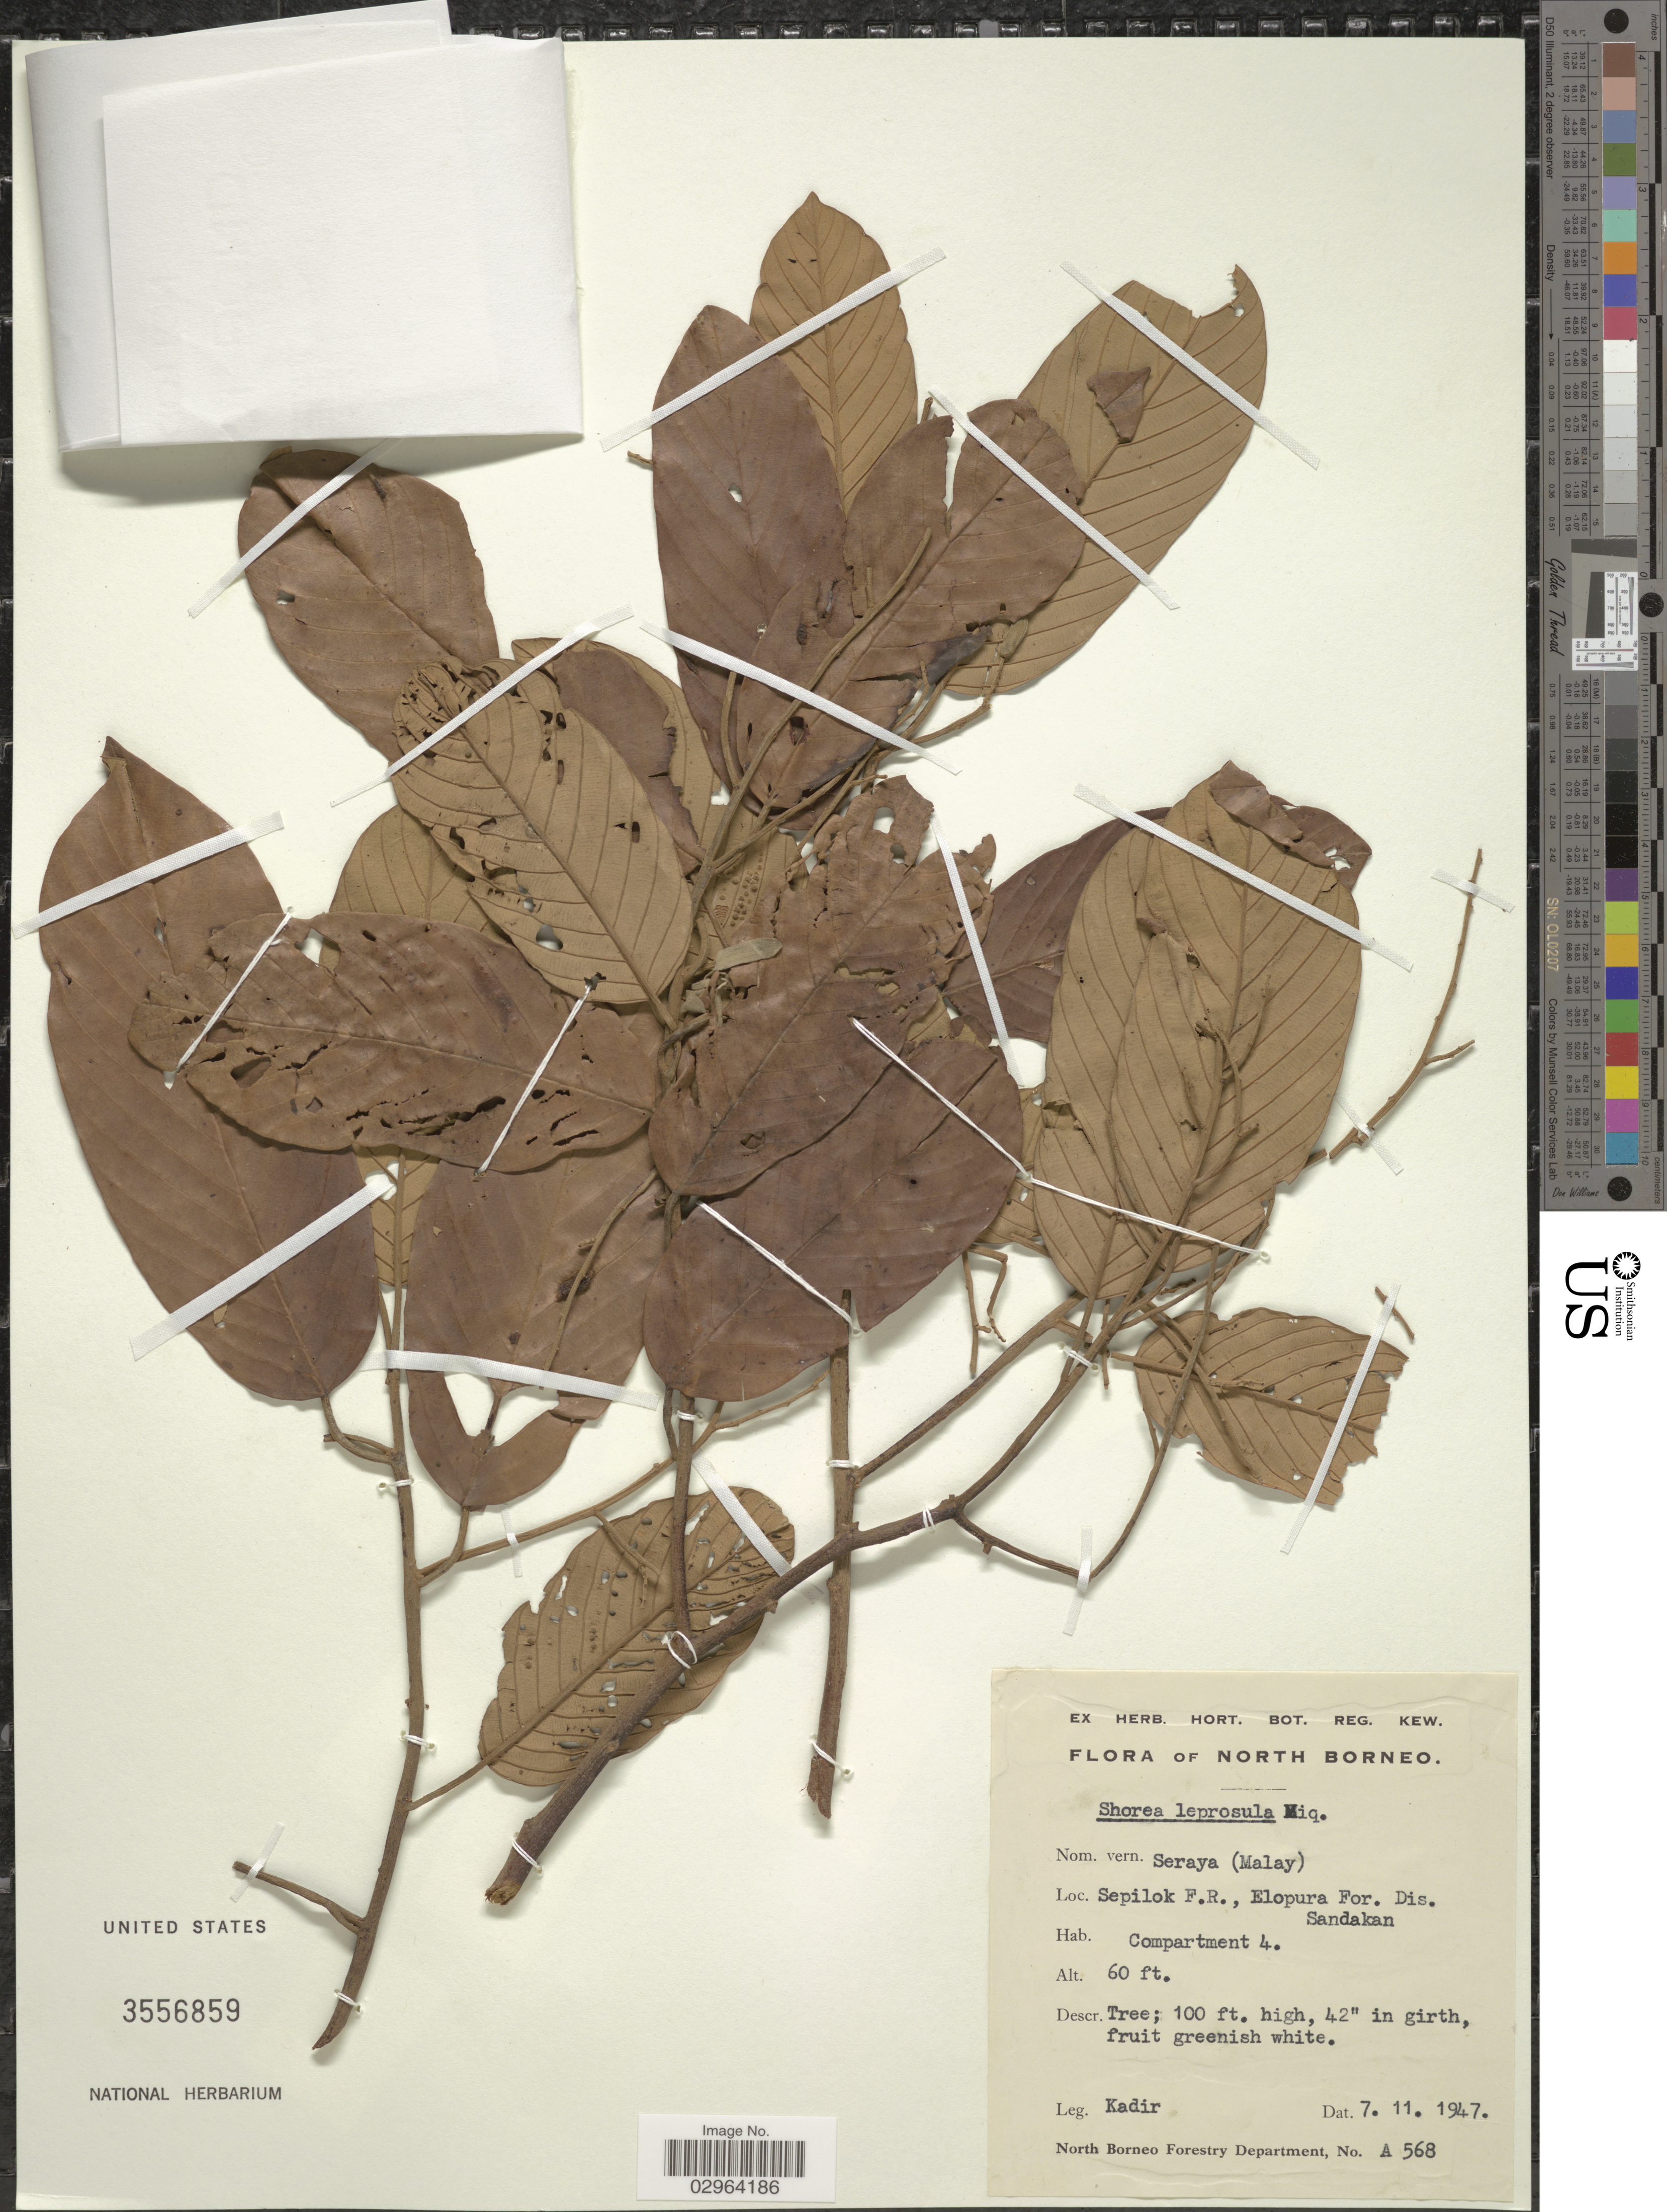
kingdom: Plantae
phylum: Tracheophyta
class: Magnoliopsida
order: Malvales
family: Dipterocarpaceae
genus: Rubroshorea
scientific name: Rubroshorea leprosula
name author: (Miq.) P.S. Ashton & J. Heck.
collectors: -. Kadir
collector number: A568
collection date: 1947-11-07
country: Malaysia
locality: Sepilok F.R., Elopura For. Dis. Sandakan. Compartment 4. North Borneo.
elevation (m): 18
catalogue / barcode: US 3556859